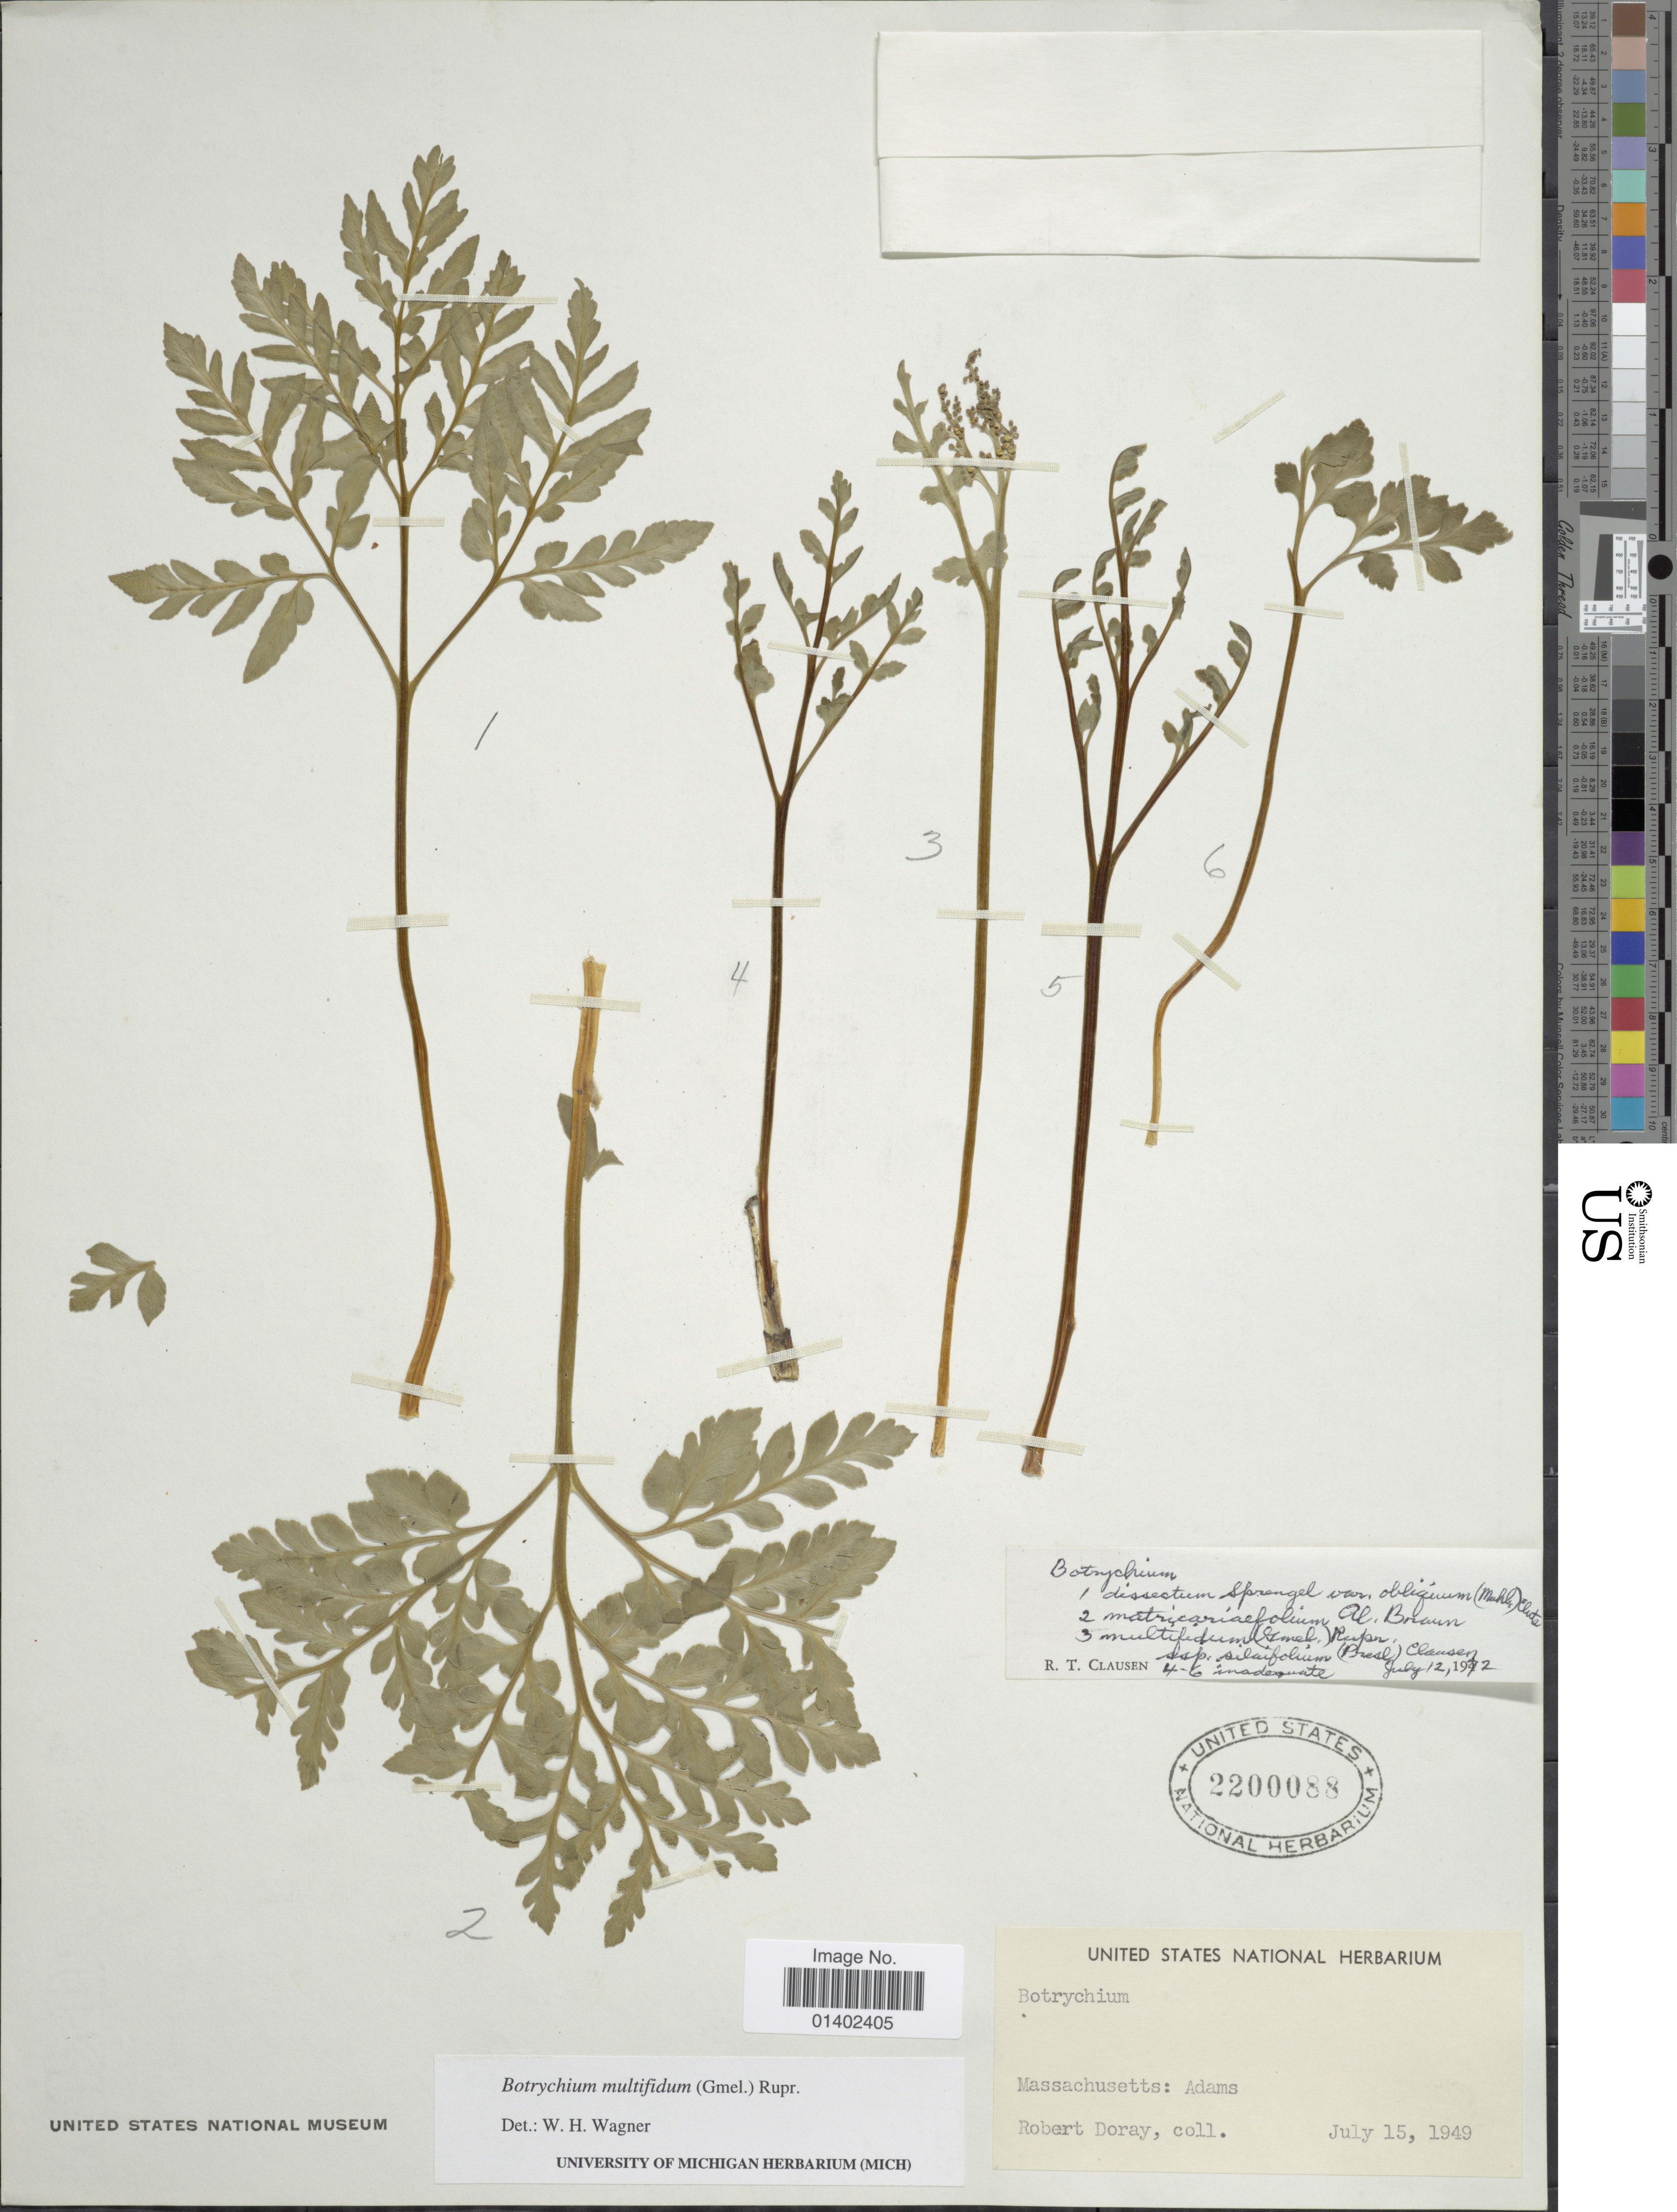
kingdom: Plantae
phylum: Tracheophyta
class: Polypodiopsida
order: Ophioglossales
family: Ophioglossaceae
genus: Botrychium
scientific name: Botrychium multifidum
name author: (J.F. Gmel.) Rupr.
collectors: R. Doray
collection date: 1949-07-15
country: United States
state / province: Massachusetts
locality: Adams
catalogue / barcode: US 2200088